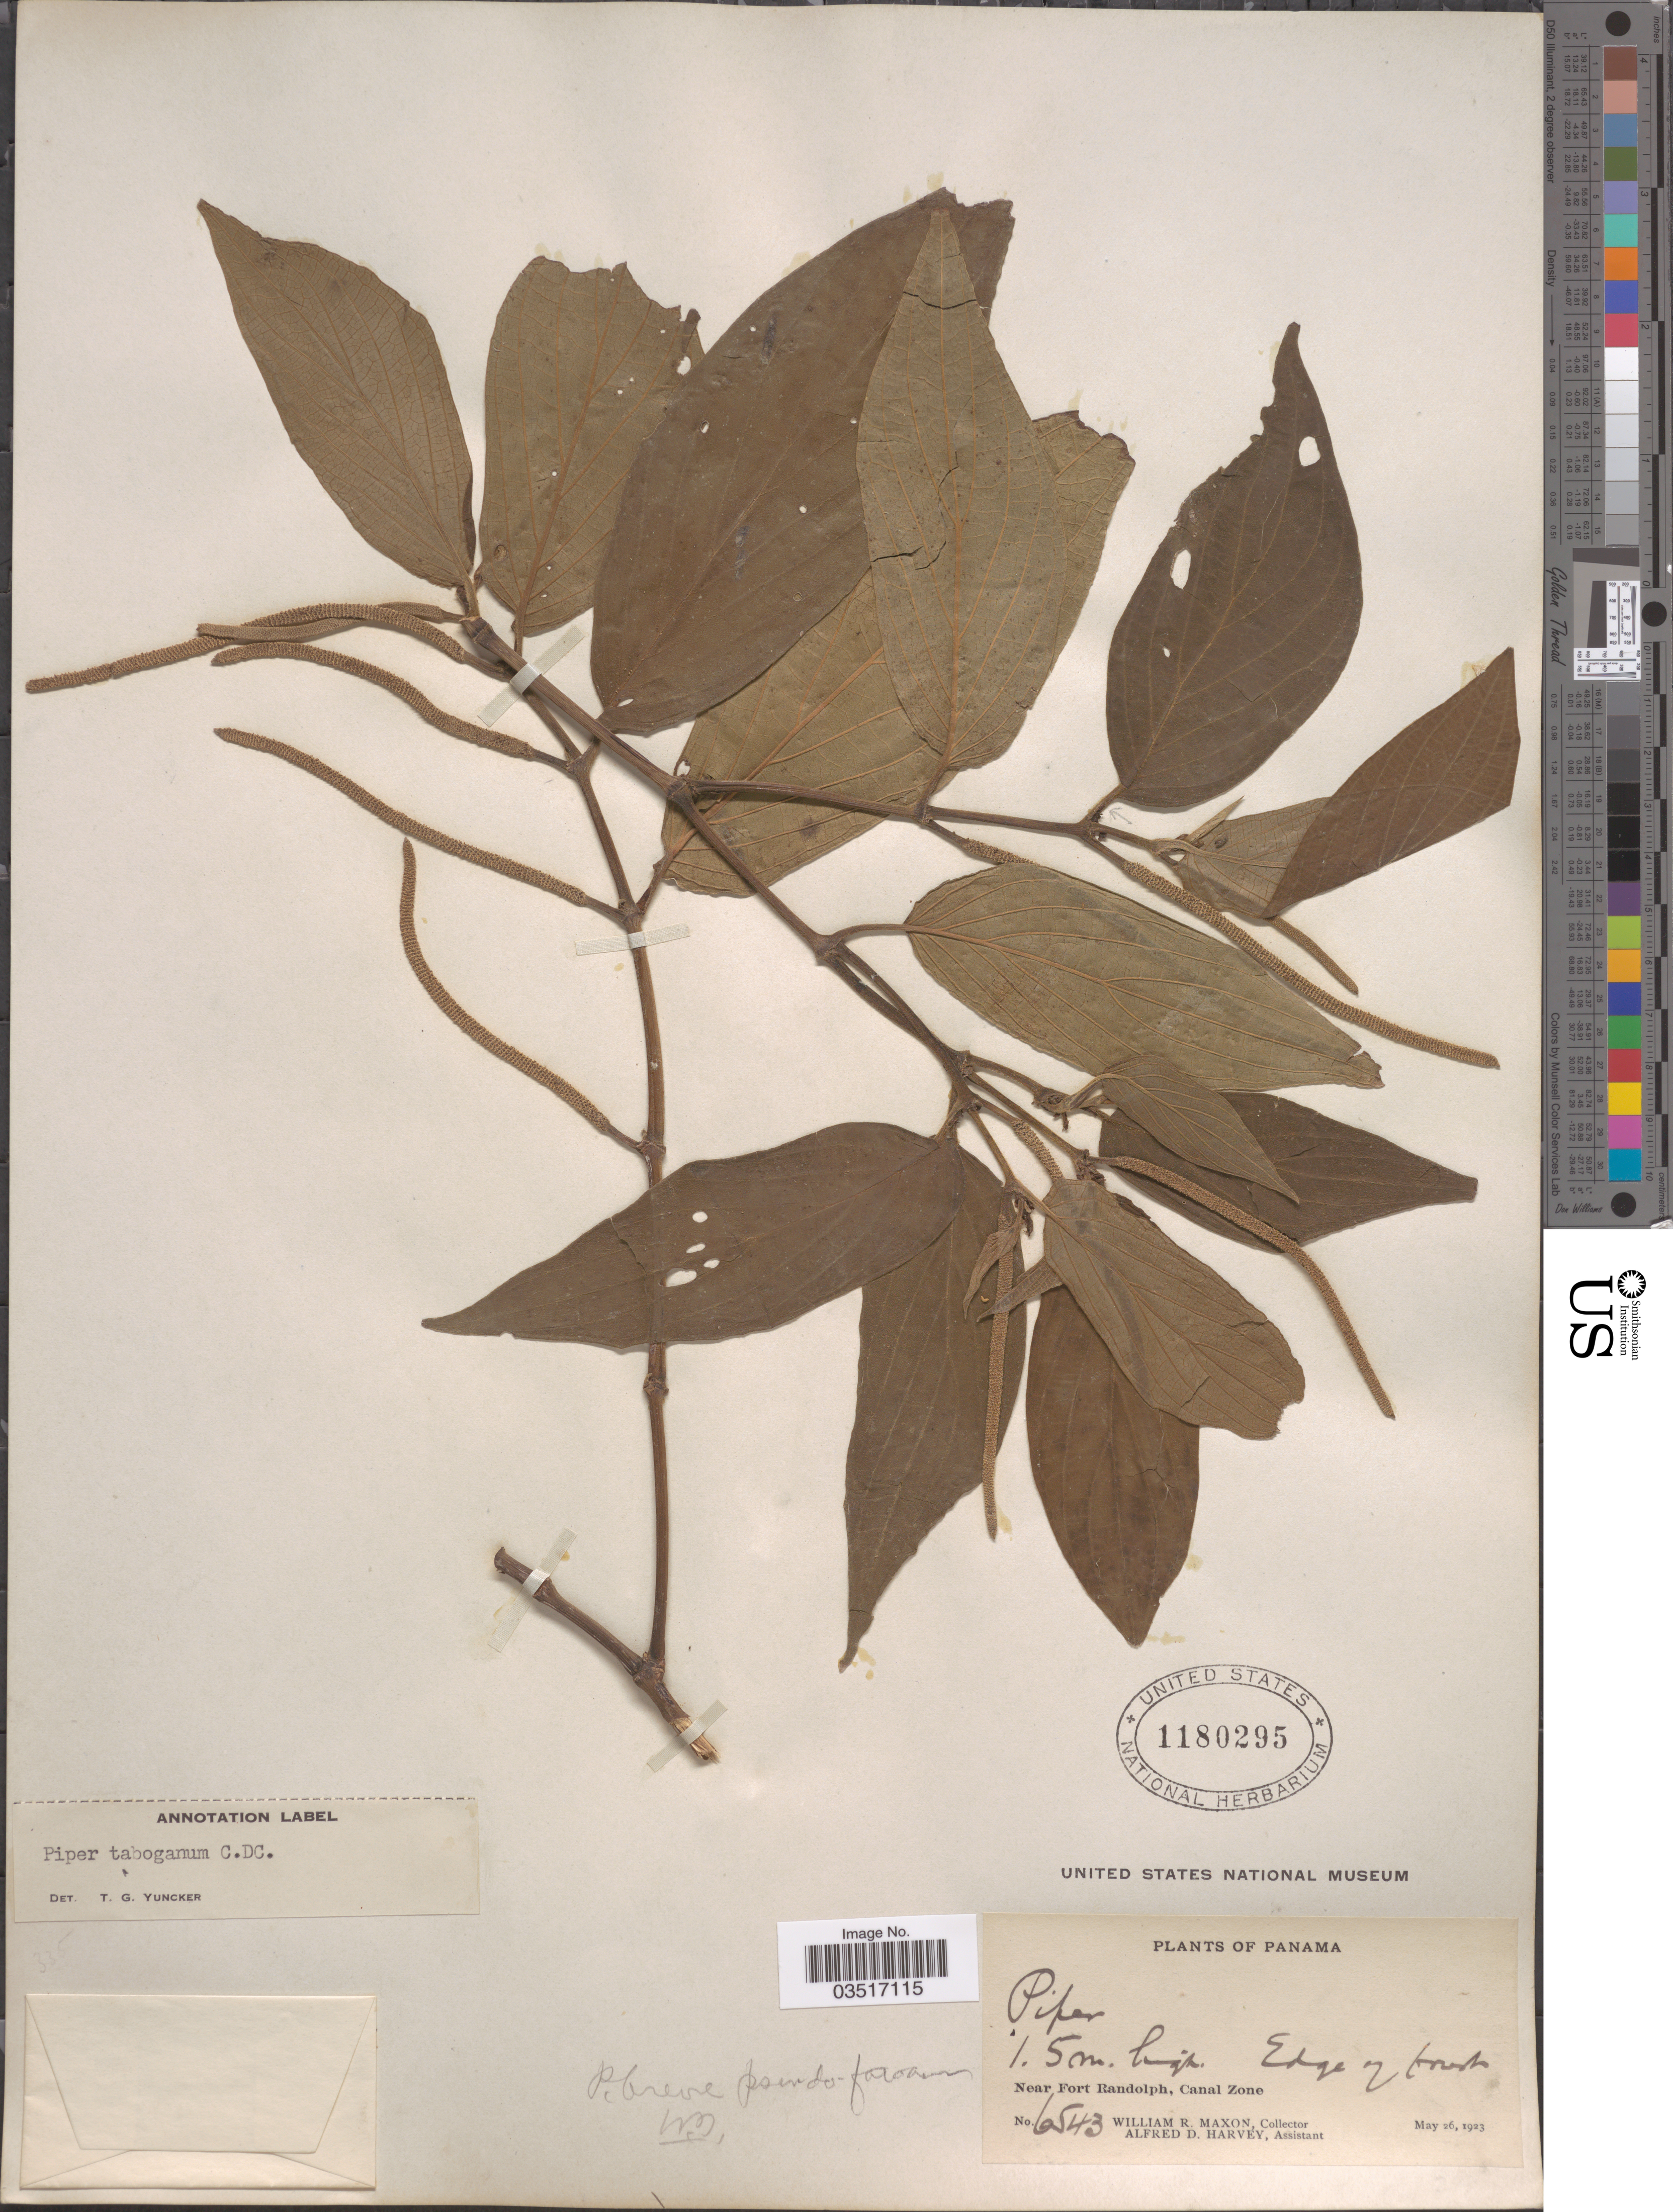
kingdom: Plantae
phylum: Tracheophyta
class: Magnoliopsida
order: Piperales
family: Piperaceae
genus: Piper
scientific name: Piper taboganum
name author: C. DC.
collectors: W. R. Maxon & A. D. Harvey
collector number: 6543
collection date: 1923-05-26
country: Panama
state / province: Colón / Panamá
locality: Edge of forest. Near Fort Randolph, Canal Zone.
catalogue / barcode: US 1180295